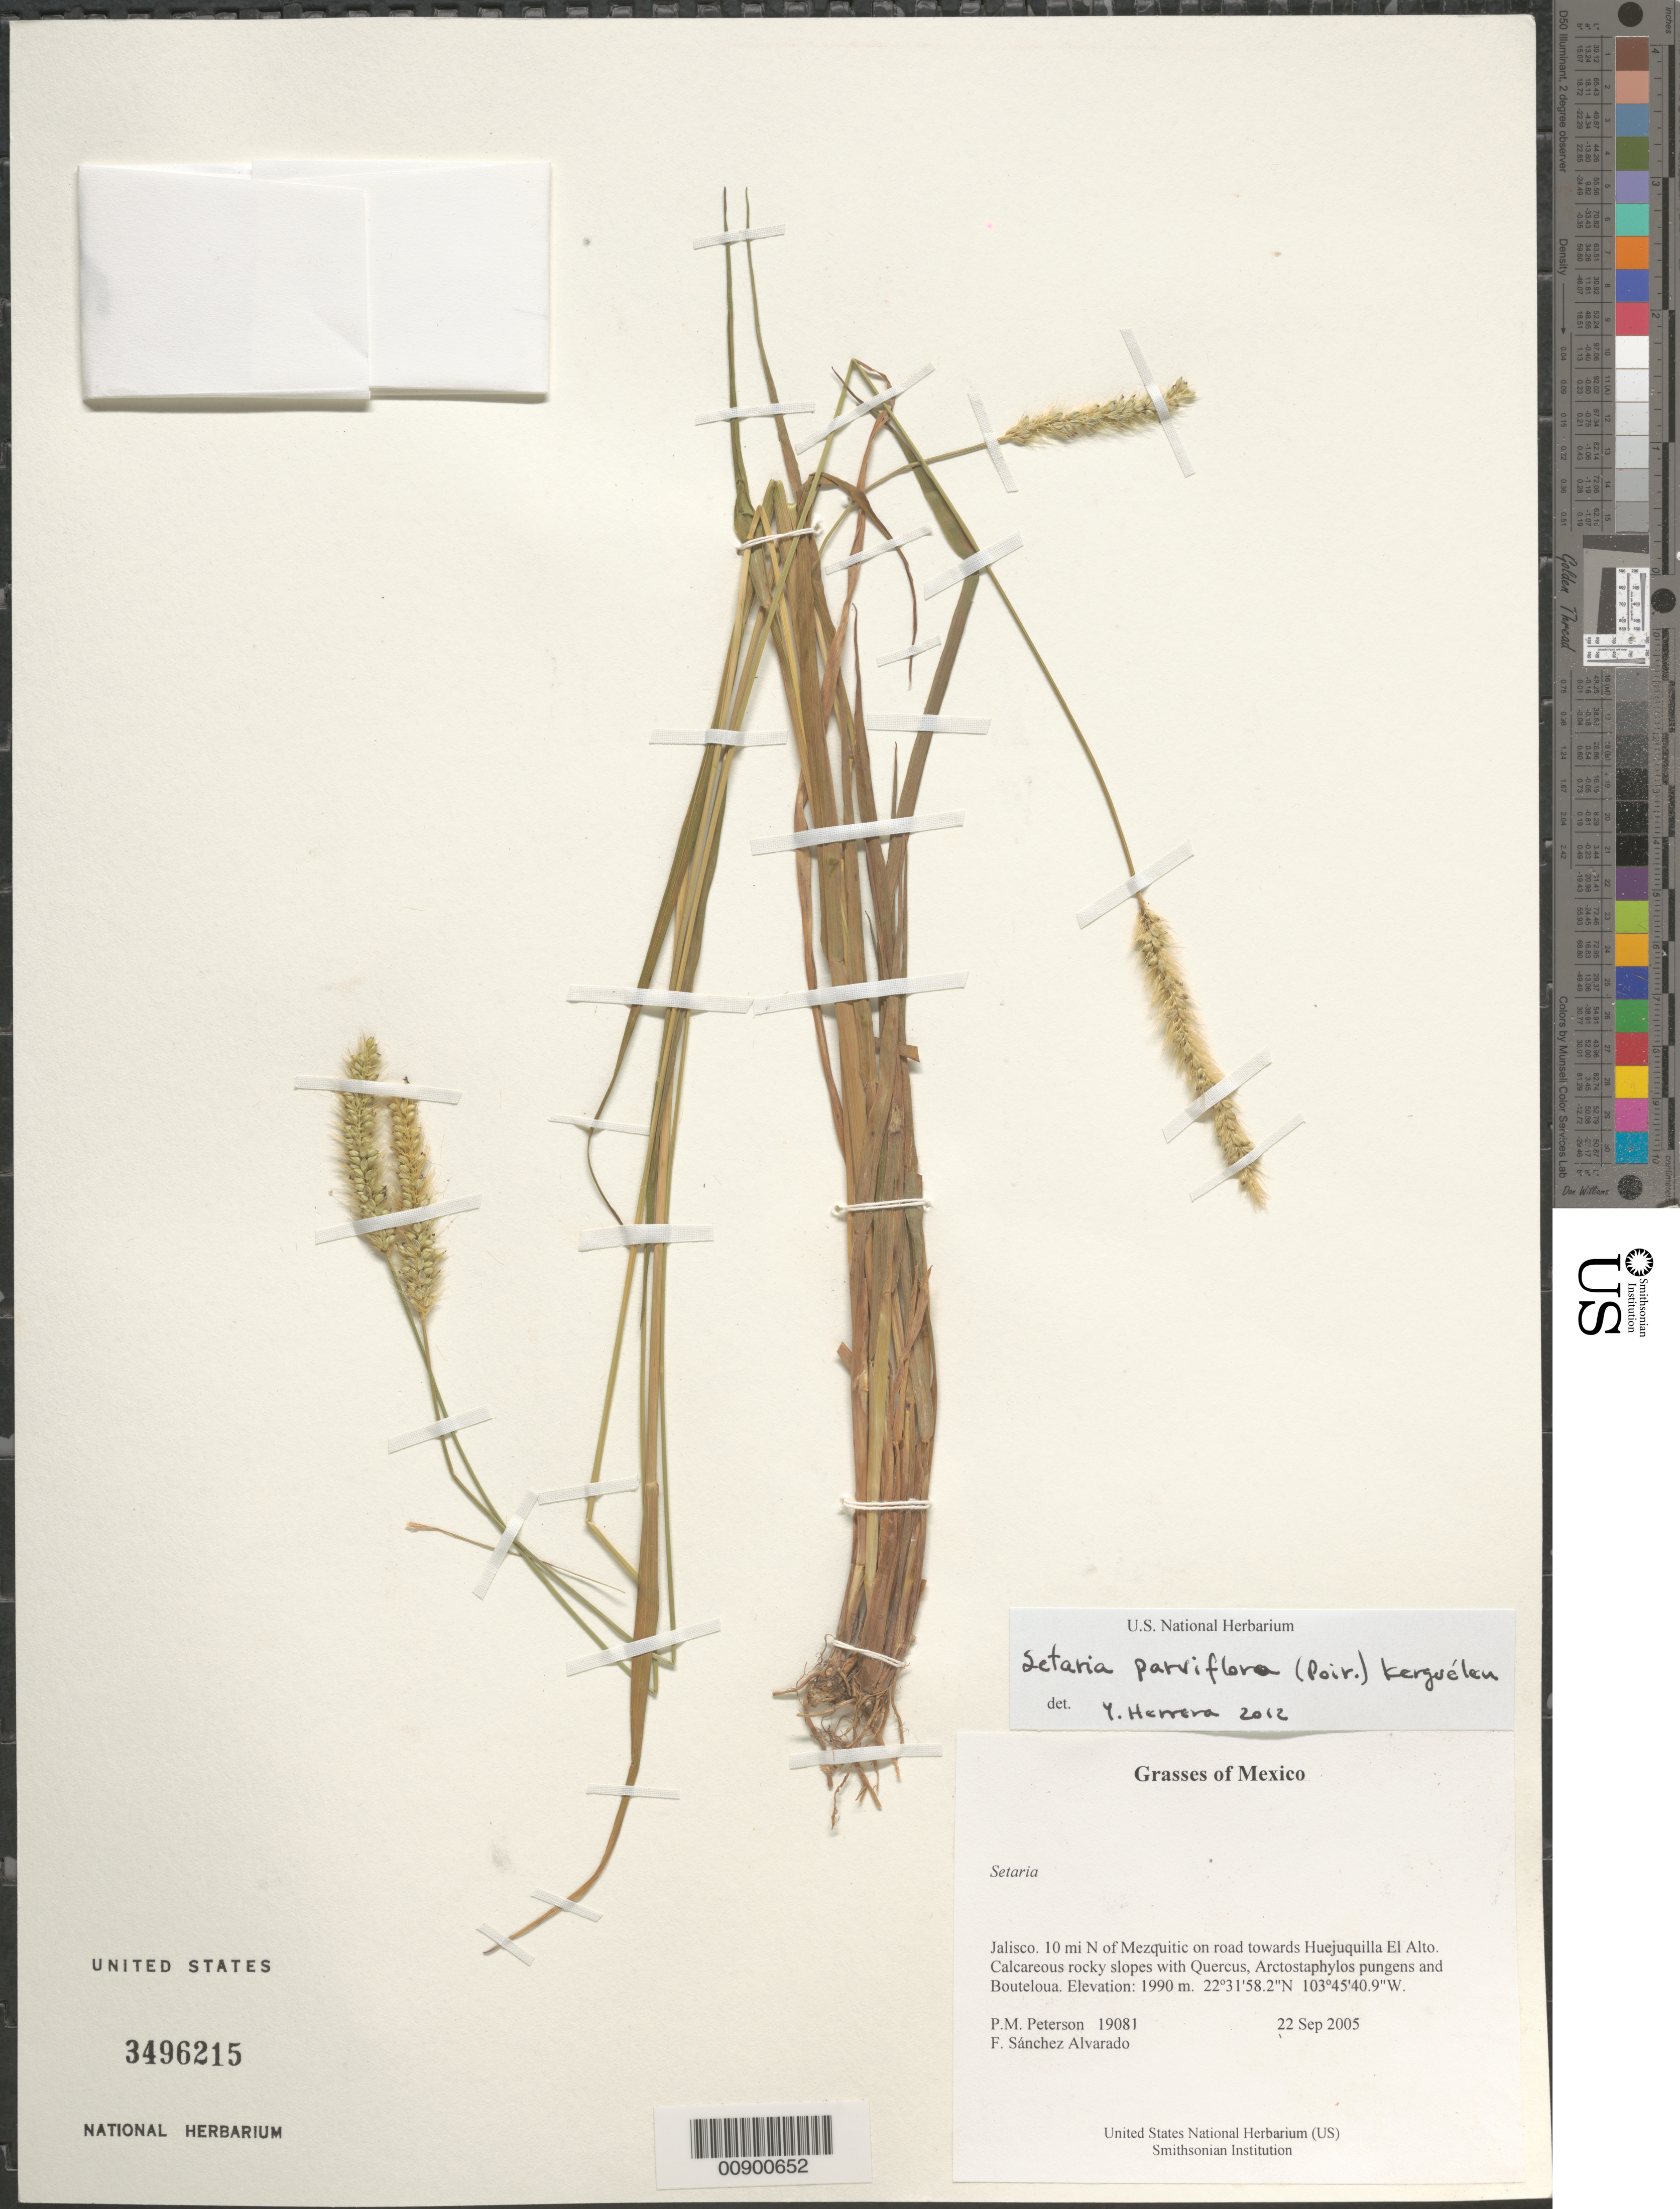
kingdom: Plantae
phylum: Tracheophyta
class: Liliopsida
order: Poales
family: Poaceae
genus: Setaria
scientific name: Setaria parviflora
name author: (Poir.) Kerguélen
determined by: Herrera Arrieta, Y., (CIIDIR), Instituto Politecnico Nacional (MEXICO)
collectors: P. M. Peterson & F. Sánchez Alvarado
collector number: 19081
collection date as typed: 22 Sep 2005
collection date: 2005-09-22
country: Mexico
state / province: Jalisco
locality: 10 mi N of Mezquitic on road towards Huejuquilla El Alto. Calcareous rocky slopes with Quercus, Arctostaphylos pungens and Bouteloua.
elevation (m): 1990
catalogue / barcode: US 3496215